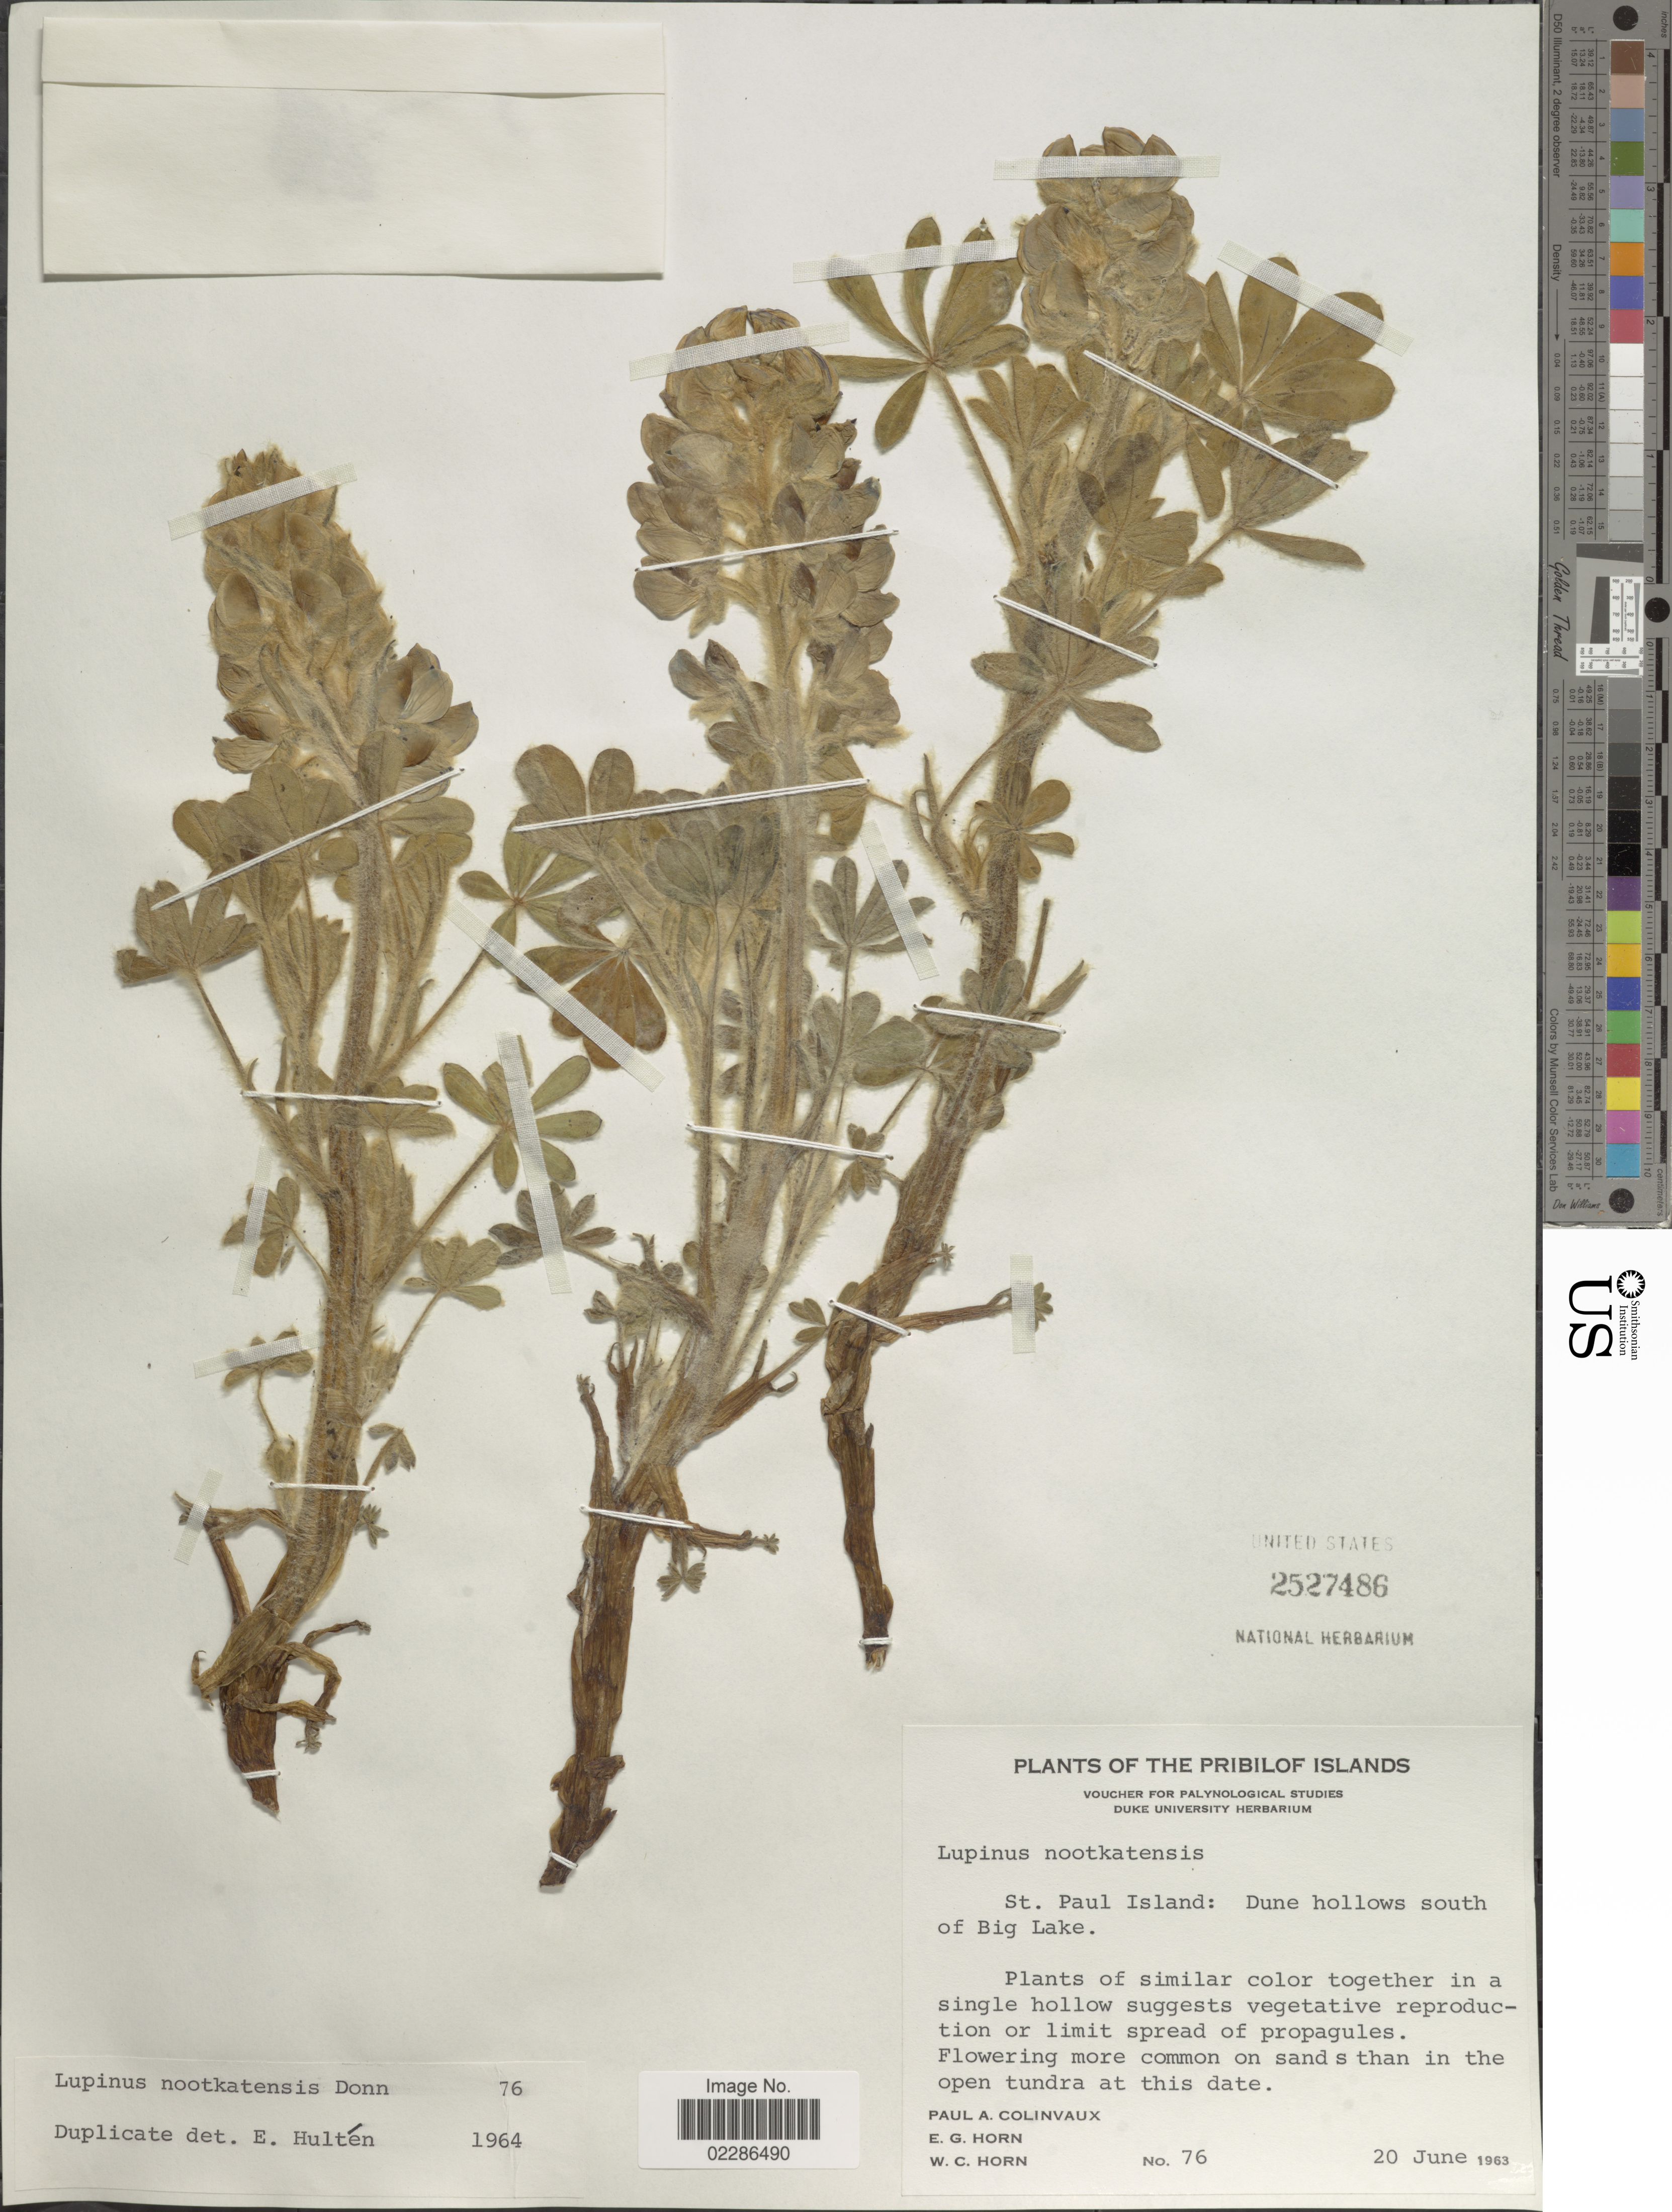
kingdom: Plantae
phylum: Tracheophyta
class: Magnoliopsida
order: Fabales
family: Fabaceae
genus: Lupinus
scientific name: Lupinus nootkatensis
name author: Donn ex Sims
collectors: P. Colinvaux, E. Horn & W. Horn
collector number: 76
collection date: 1963-06-20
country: United States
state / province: Alaska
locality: The Pribilof Islands, St Paul Island; Dune hollowes south of Big Lake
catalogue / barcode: US 2527486